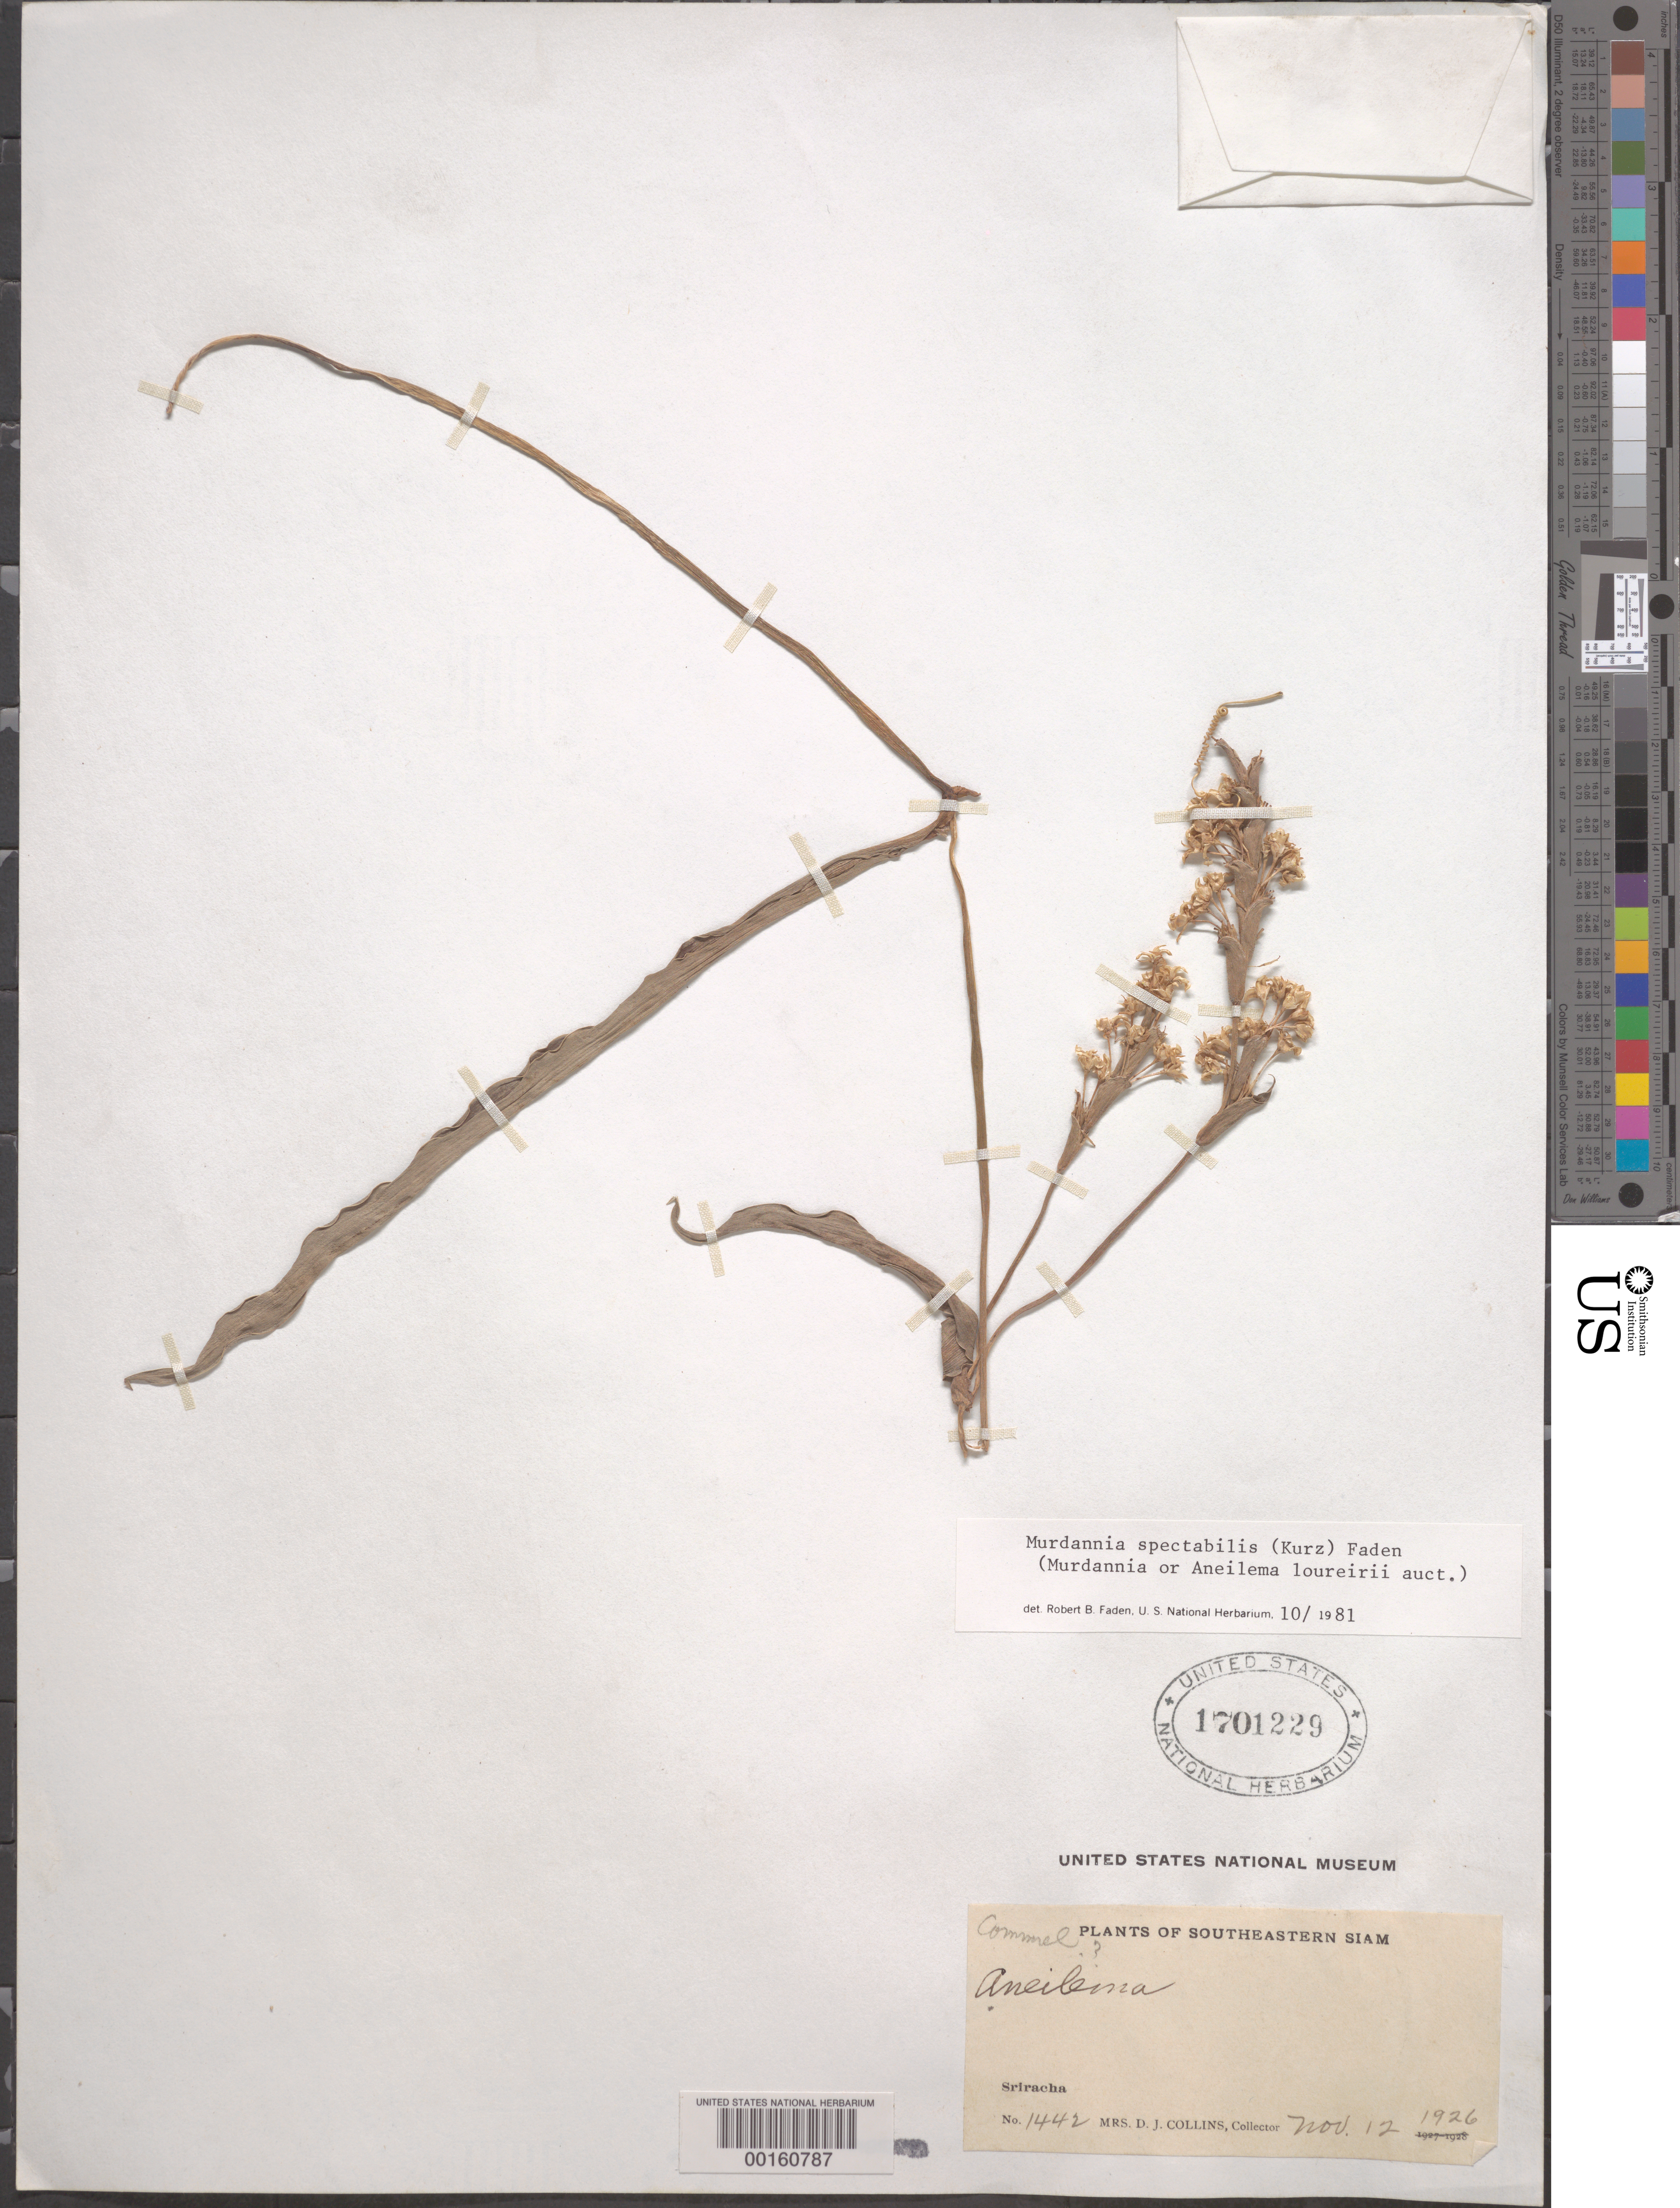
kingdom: Plantae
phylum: Tracheophyta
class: Liliopsida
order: Commelinales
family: Commelinaceae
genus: Murdannia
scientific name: Murdannia spectabilis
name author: (Kurz) Faden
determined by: Faden, Robert B., (US), Smithsonian Institution - National Museum of Natural History (UNITED STATES)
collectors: Mrs. D. J. Collins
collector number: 1442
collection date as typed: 12 Nov 1926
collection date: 1926-11-12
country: Thailand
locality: Sriracha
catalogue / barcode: US 1701229